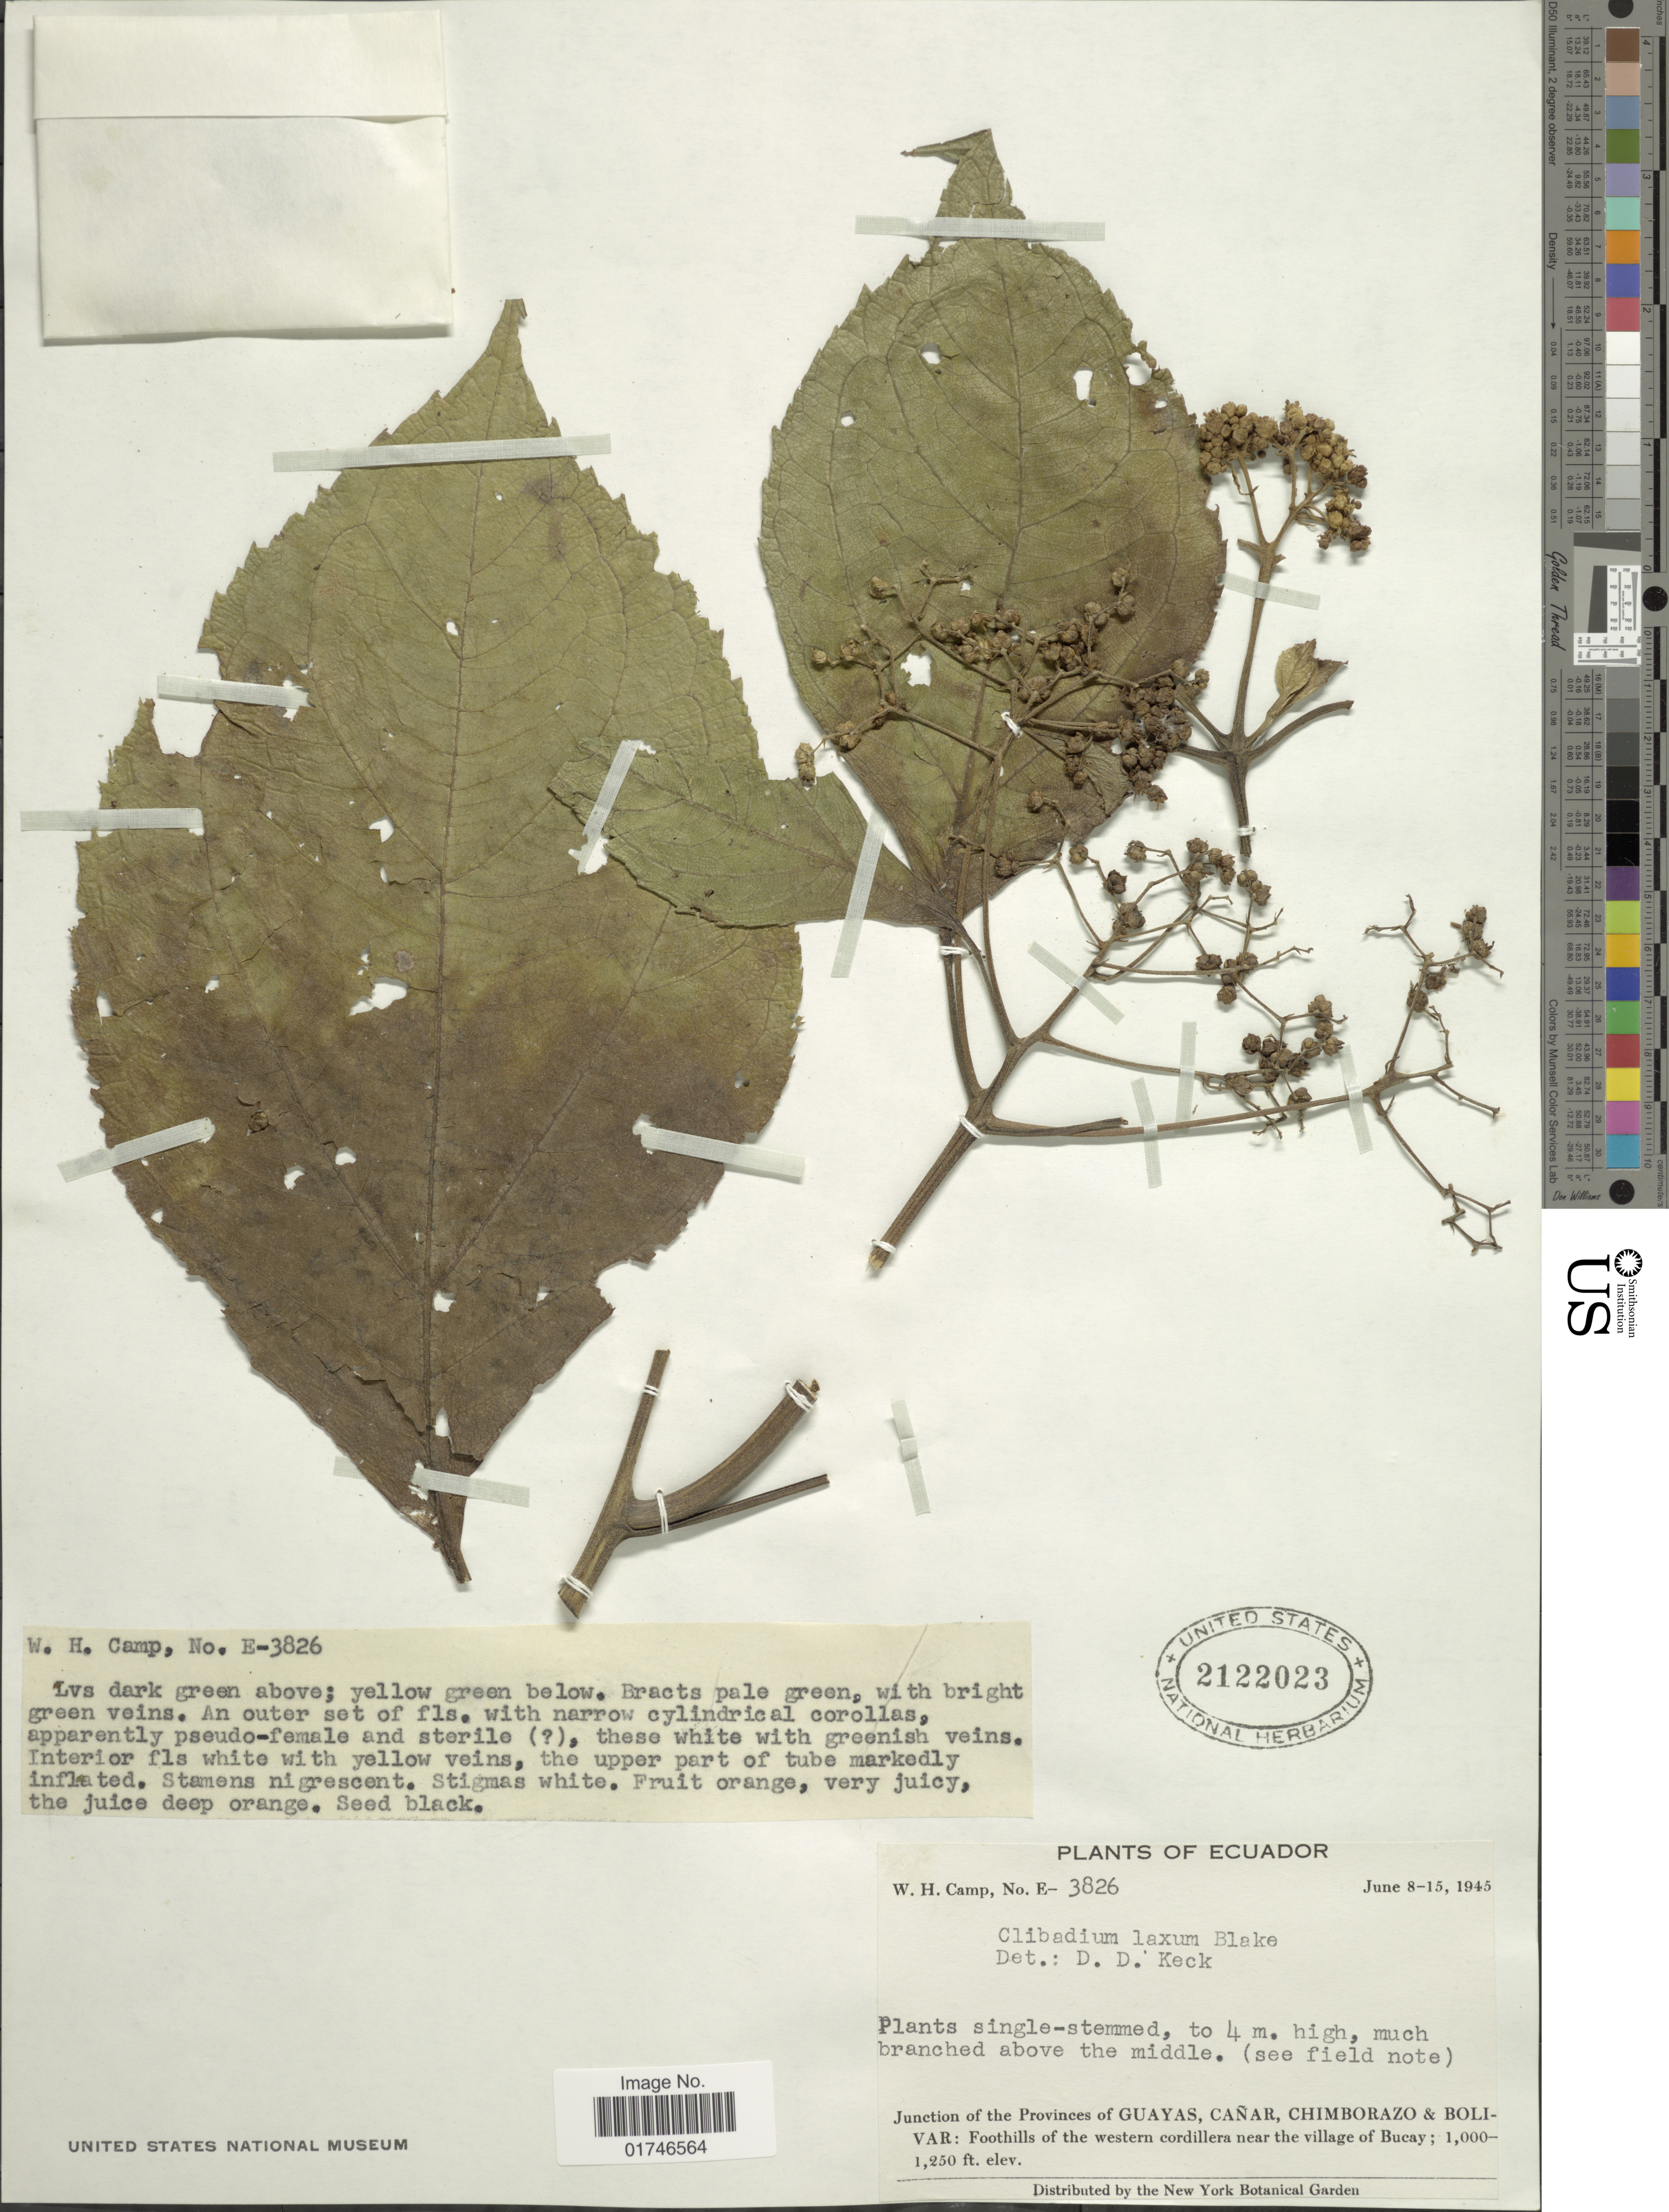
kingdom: Plantae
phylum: Tracheophyta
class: Magnoliopsida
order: Asterales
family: Asteraceae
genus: Clibadium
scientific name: Clibadium laxum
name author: S.F. Blake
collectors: W. H. Camp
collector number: E-3826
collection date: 1945-06-08/1945-06-15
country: Ecuador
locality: Junction of the Provinces of Guayas, Canar, Chimborazo & Bolivar: Foothills of the western cordillera near the village of Bucay.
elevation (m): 305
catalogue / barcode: US 2122023